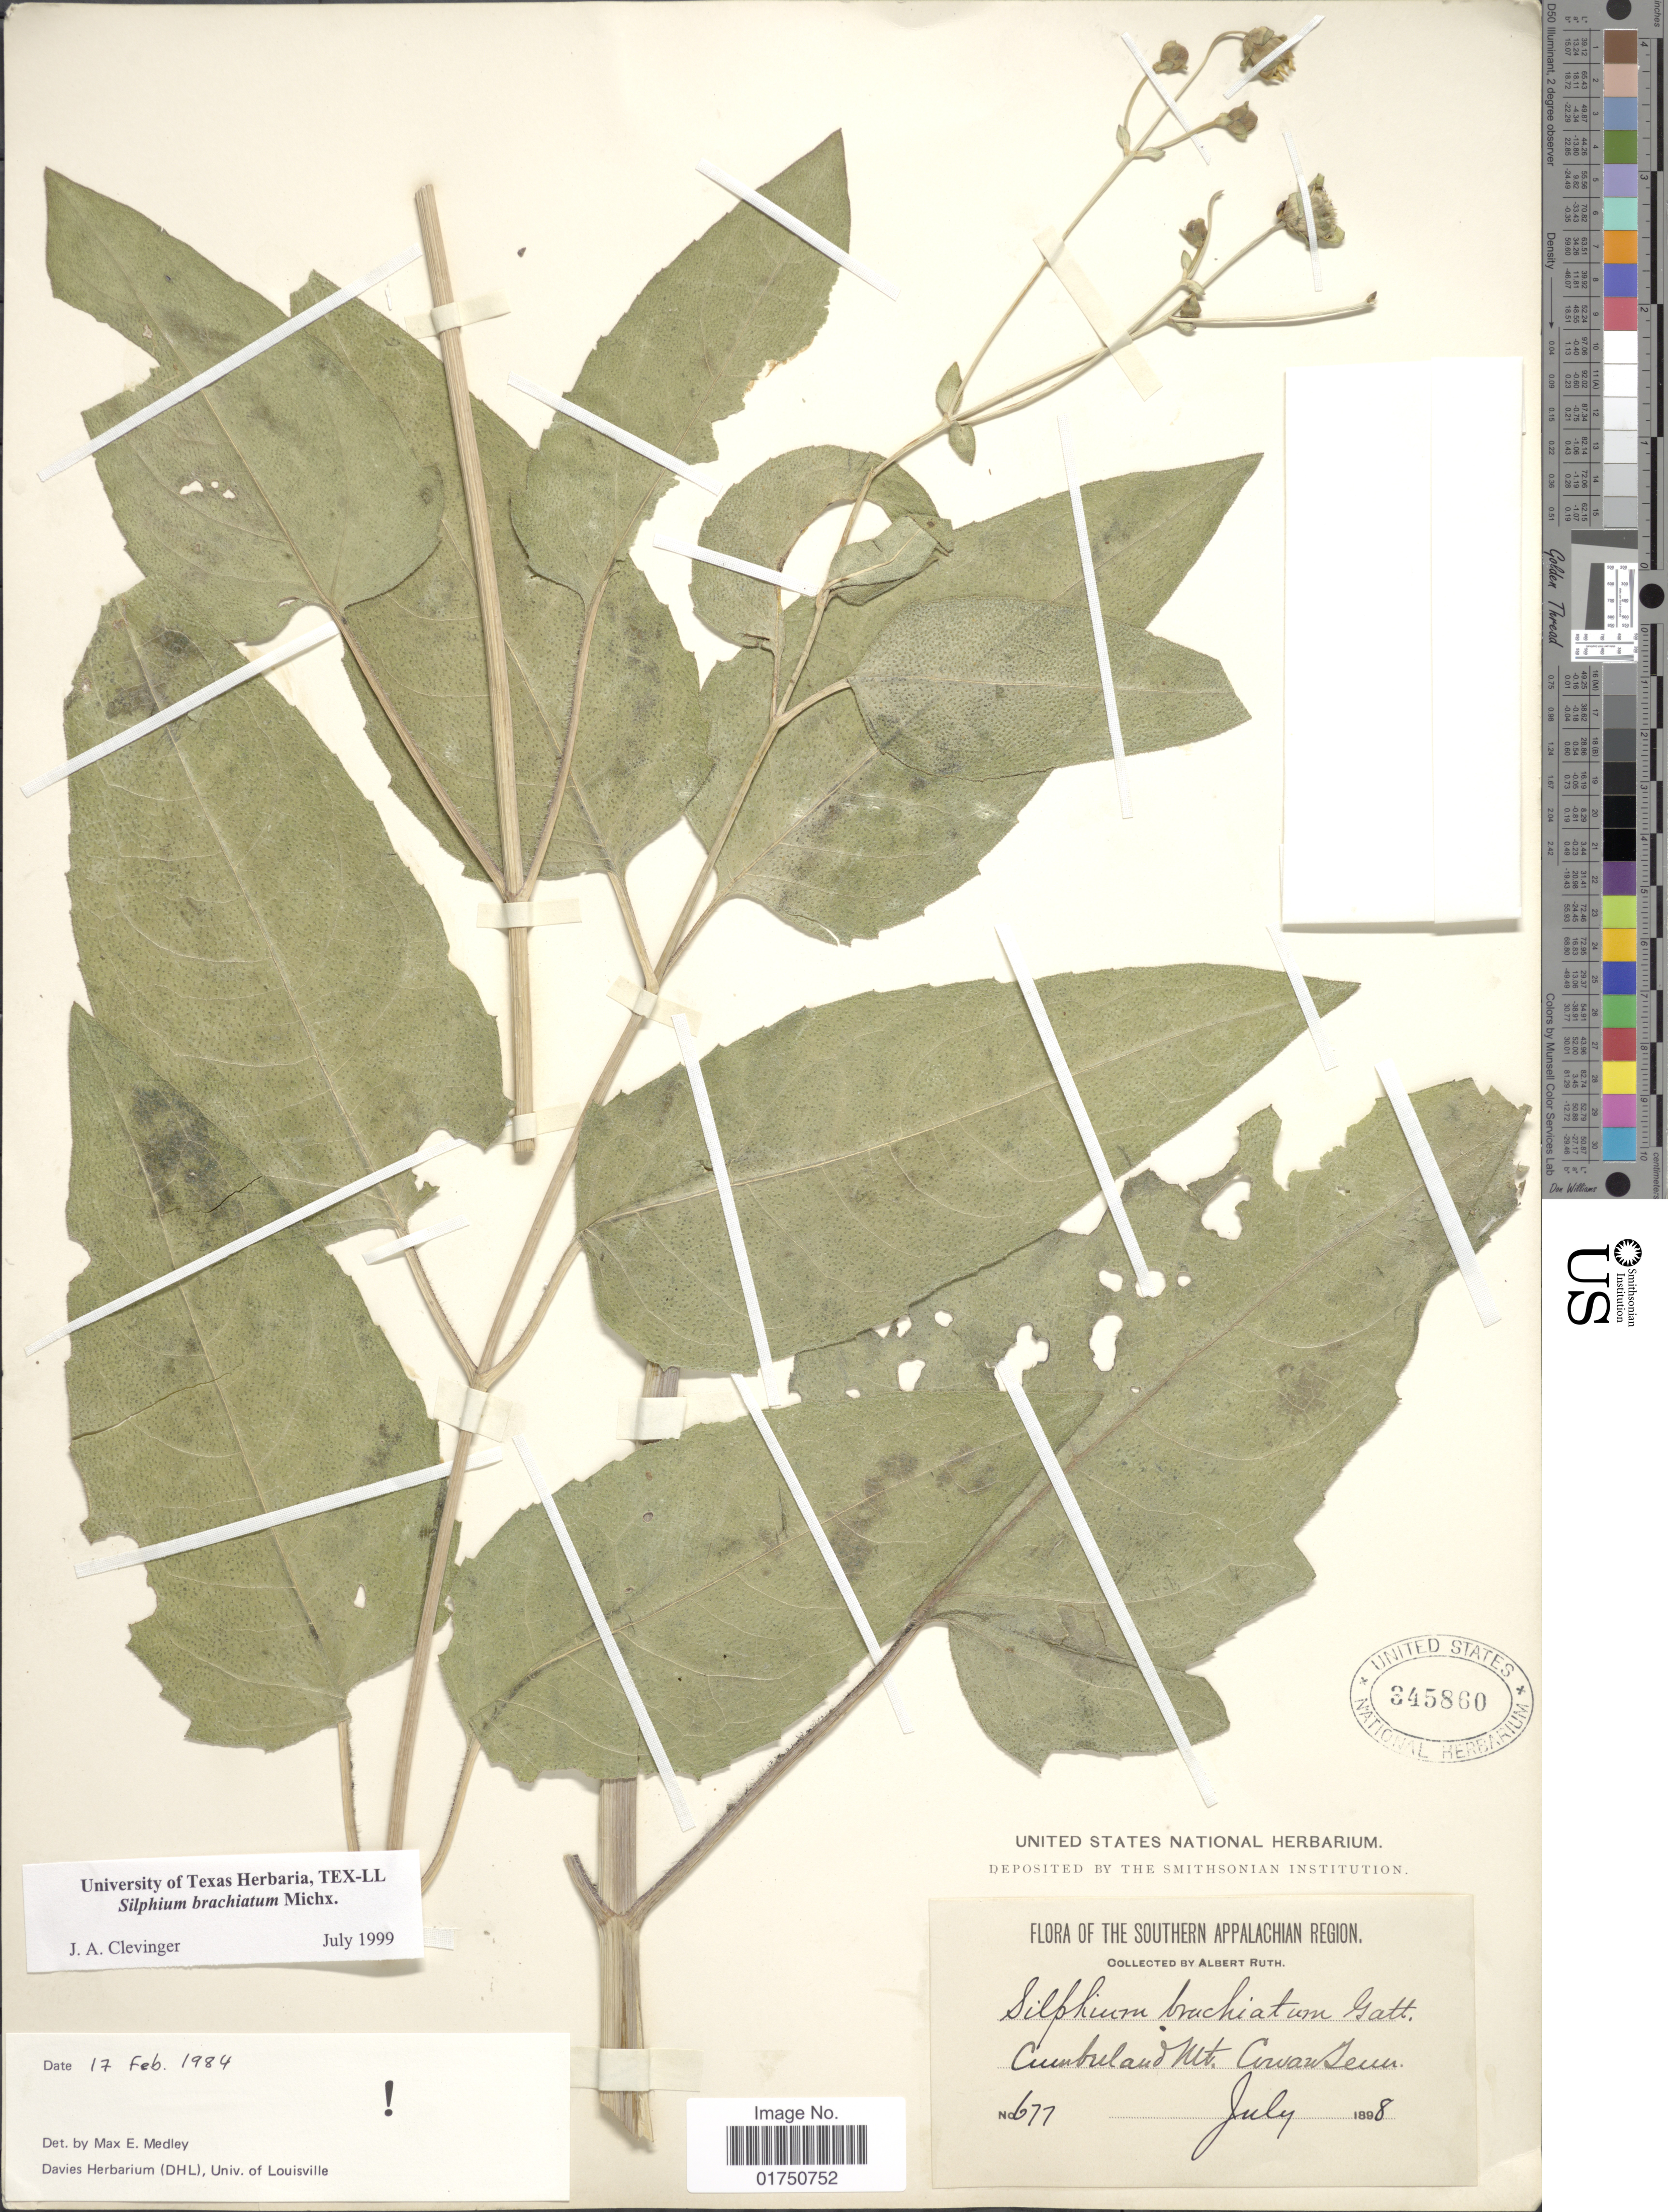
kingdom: Plantae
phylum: Tracheophyta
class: Magnoliopsida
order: Asterales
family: Asteraceae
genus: Silphium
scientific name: Silphium brachiatum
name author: Michx.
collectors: A. Ruth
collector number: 677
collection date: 1898-07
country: United States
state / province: Tennessee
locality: Cumberland Mt. Cowan, Tenn.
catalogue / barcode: US 345860